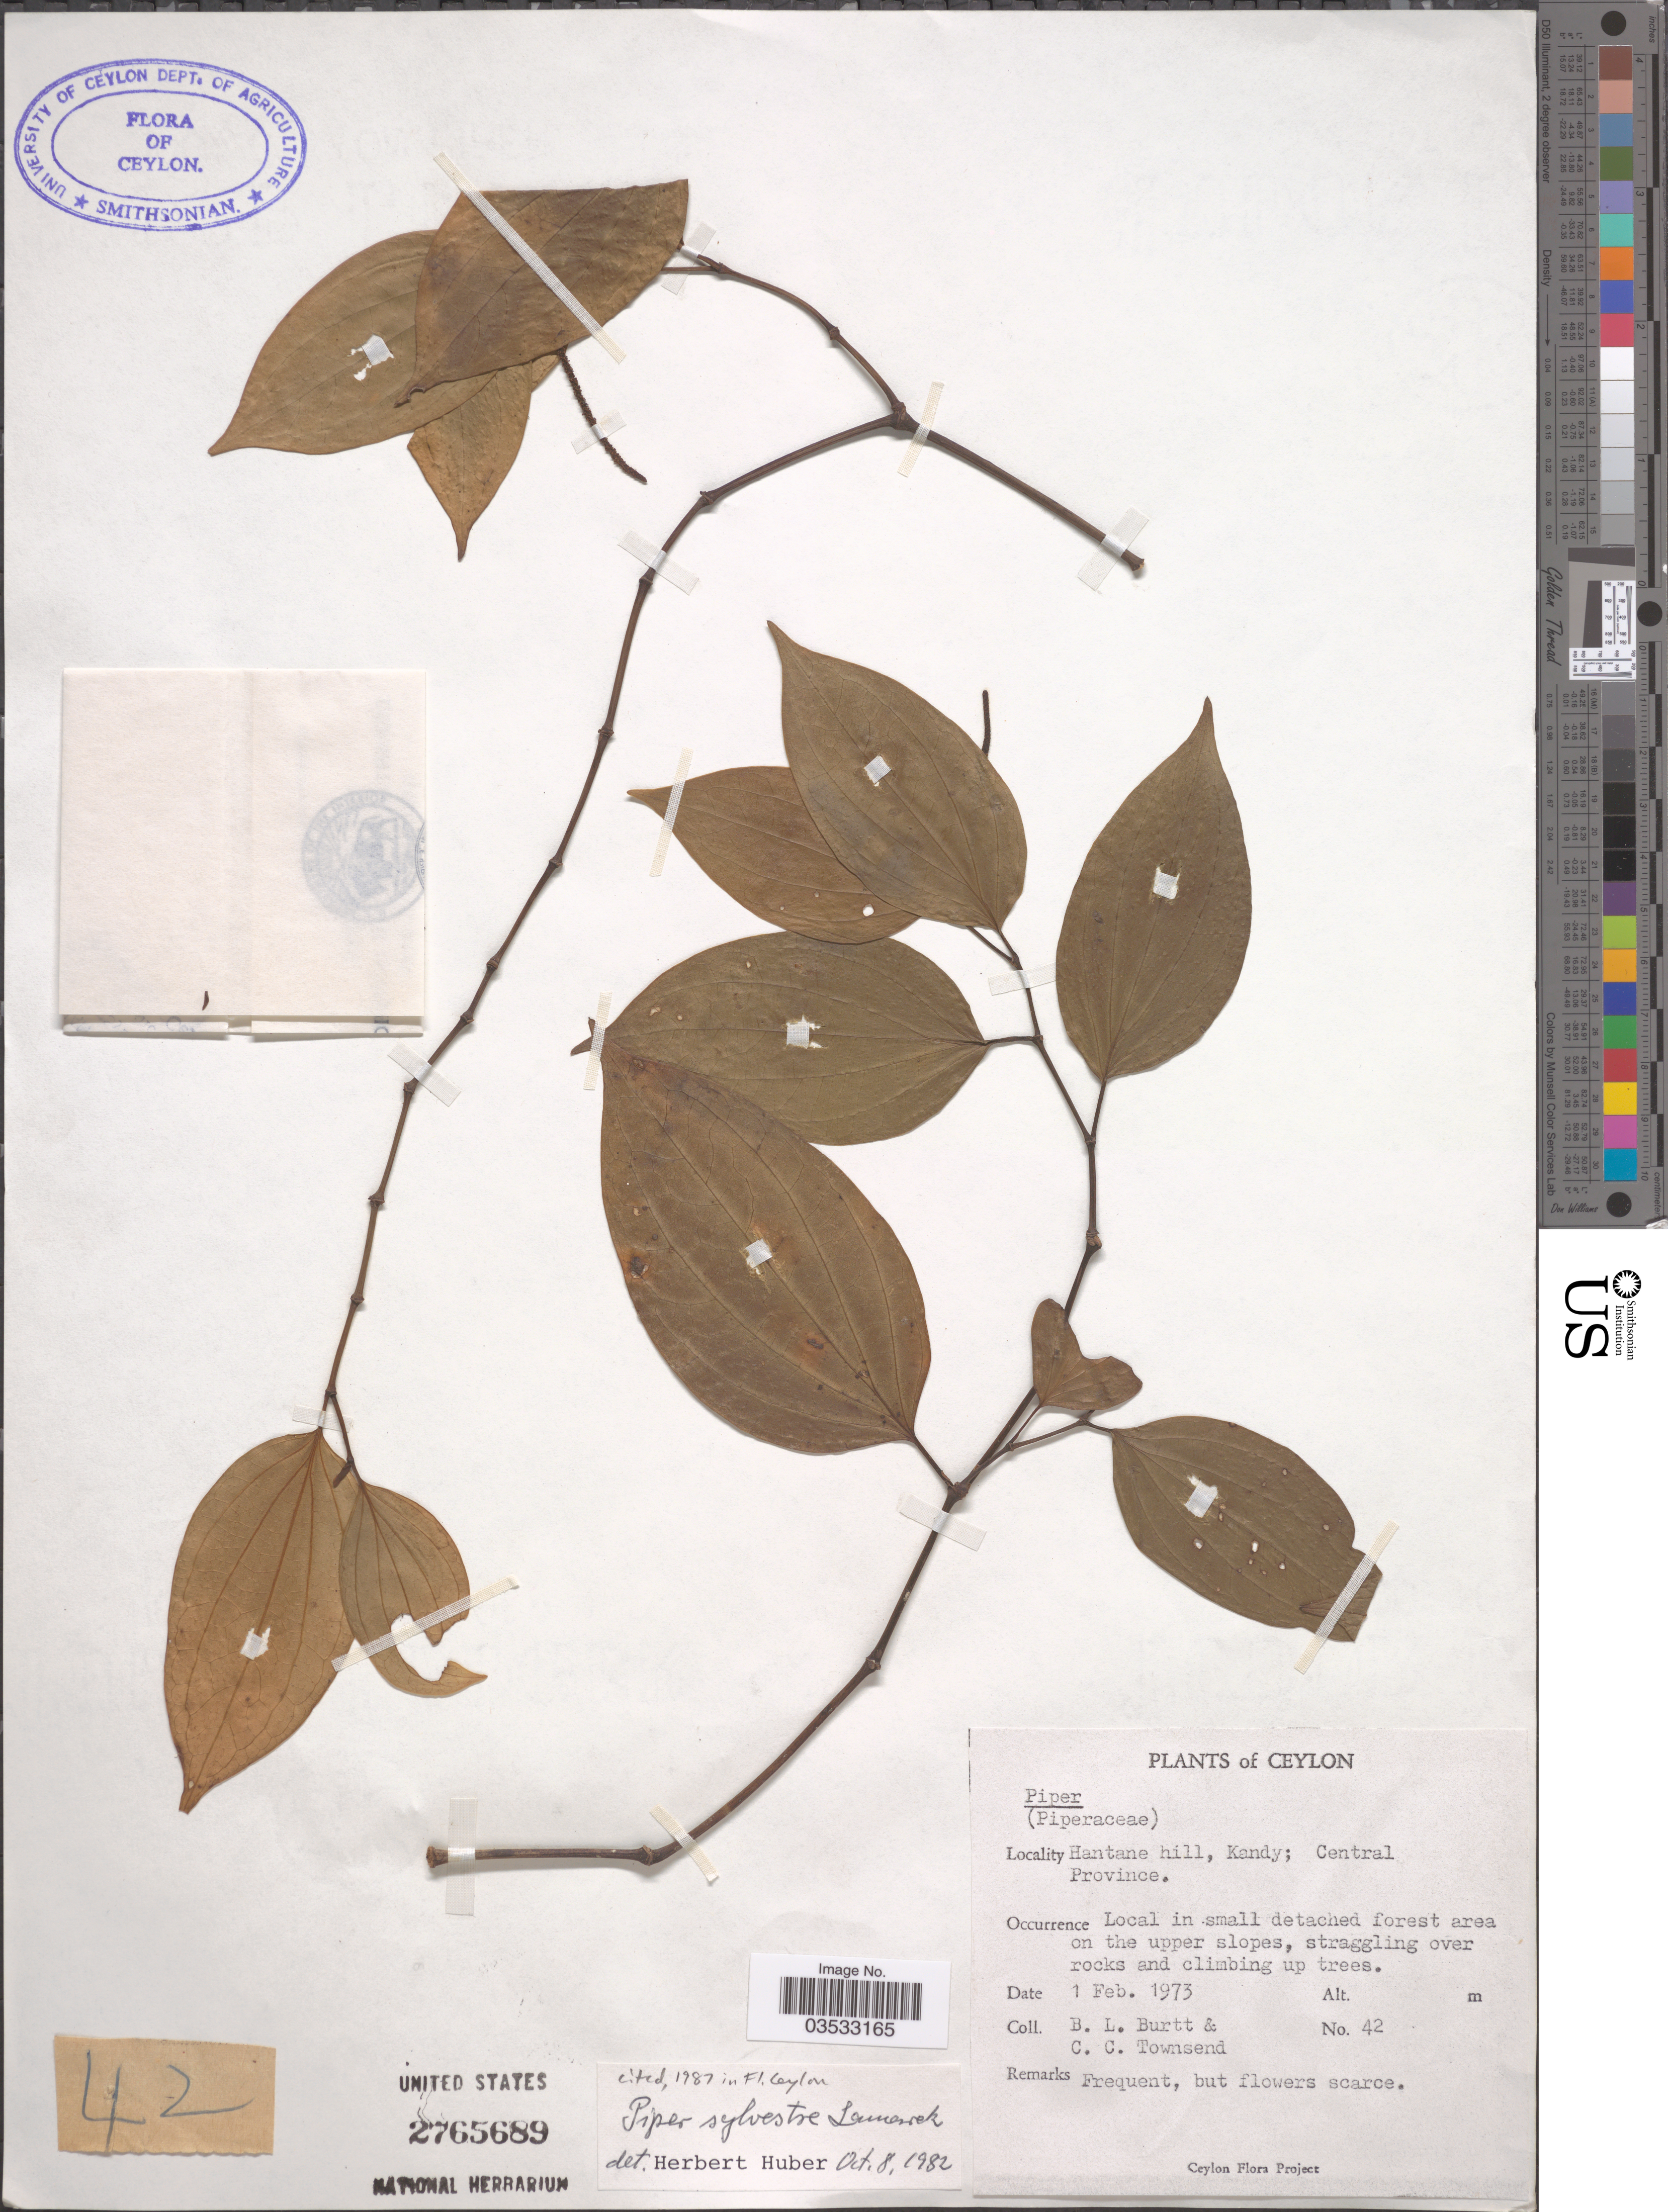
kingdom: Plantae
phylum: Tracheophyta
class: Magnoliopsida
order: Piperales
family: Piperaceae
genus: Piper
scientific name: Piper sylvestre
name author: Lour.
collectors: B. L. Burtt & C. C. Townsend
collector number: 42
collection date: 1973-02-01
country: Sri Lanka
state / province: Central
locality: Ceylon. Hantane hill, Kandy.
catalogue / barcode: US 2765689